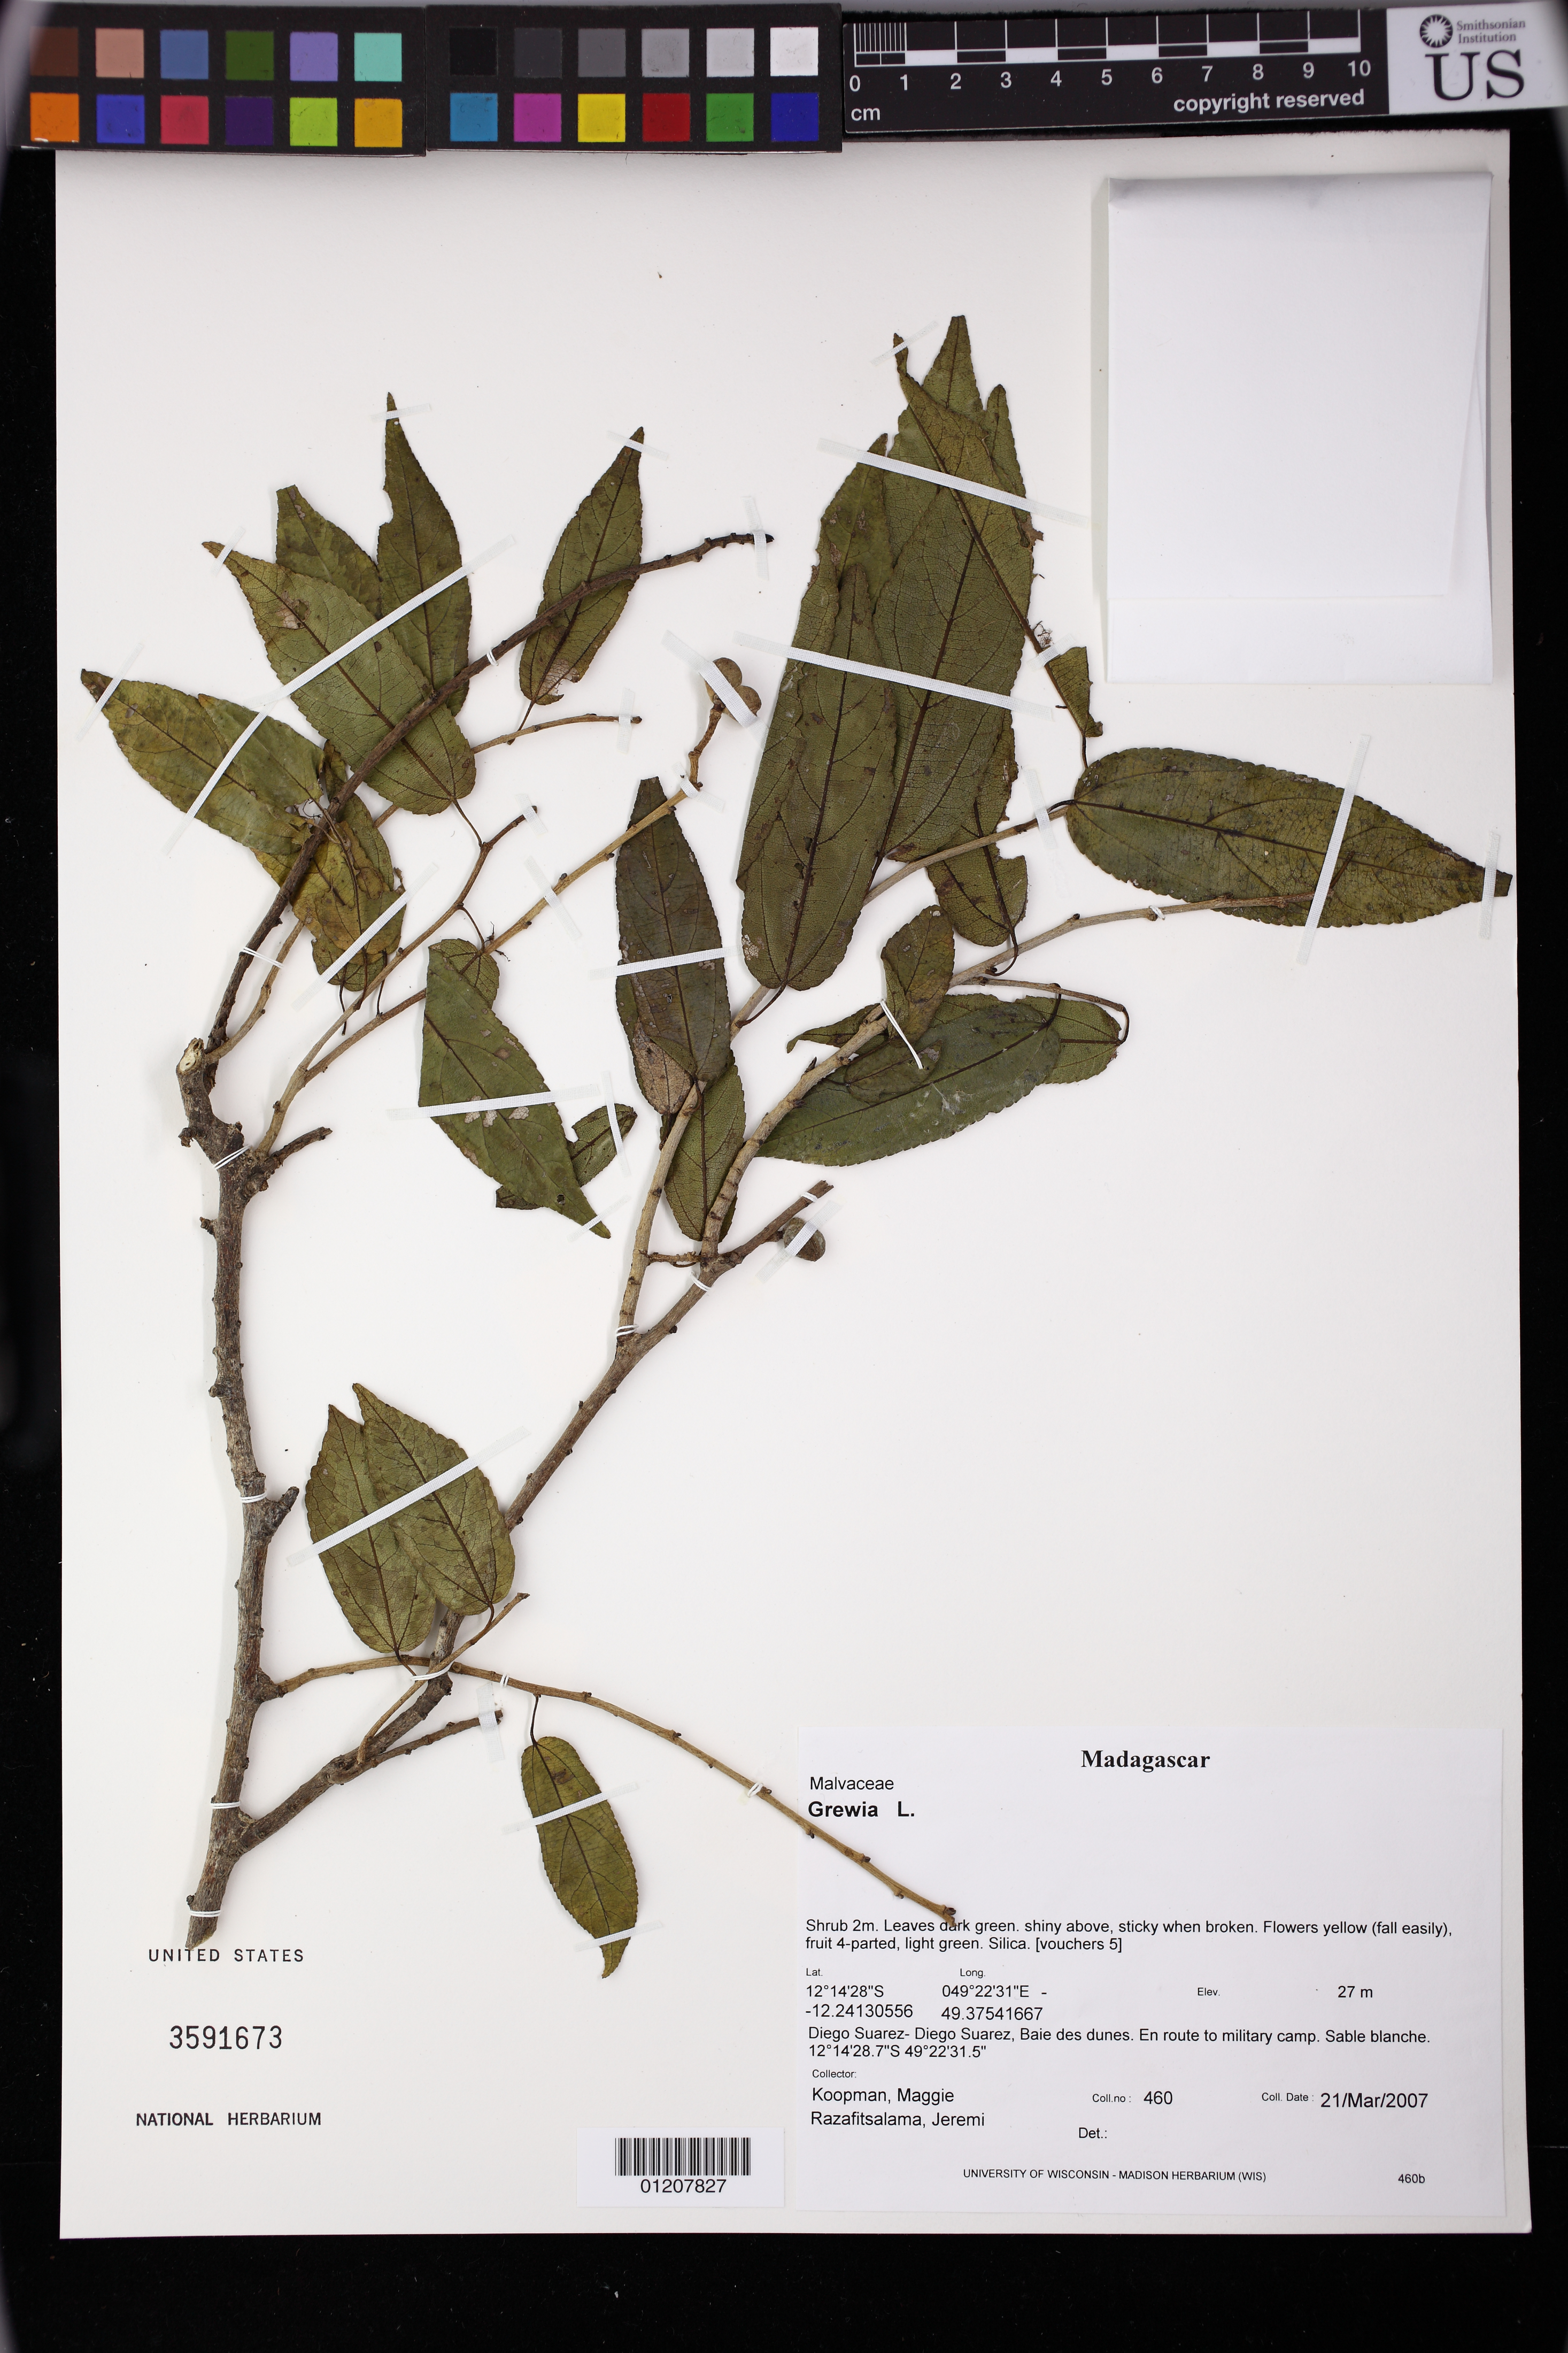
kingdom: Plantae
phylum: Tracheophyta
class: Magnoliopsida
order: Malvales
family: Malvaceae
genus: Grewia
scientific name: Grewia sp.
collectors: M. M. Koopman & J. Razafitsalama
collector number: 460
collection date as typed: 21 Mar 2007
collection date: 2007-03-21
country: Madagascar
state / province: Diana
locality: Diego Suarez - Diego Suarez, Baie des dunes. En route to military camp. Sable blanche.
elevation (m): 27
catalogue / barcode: US 3591673